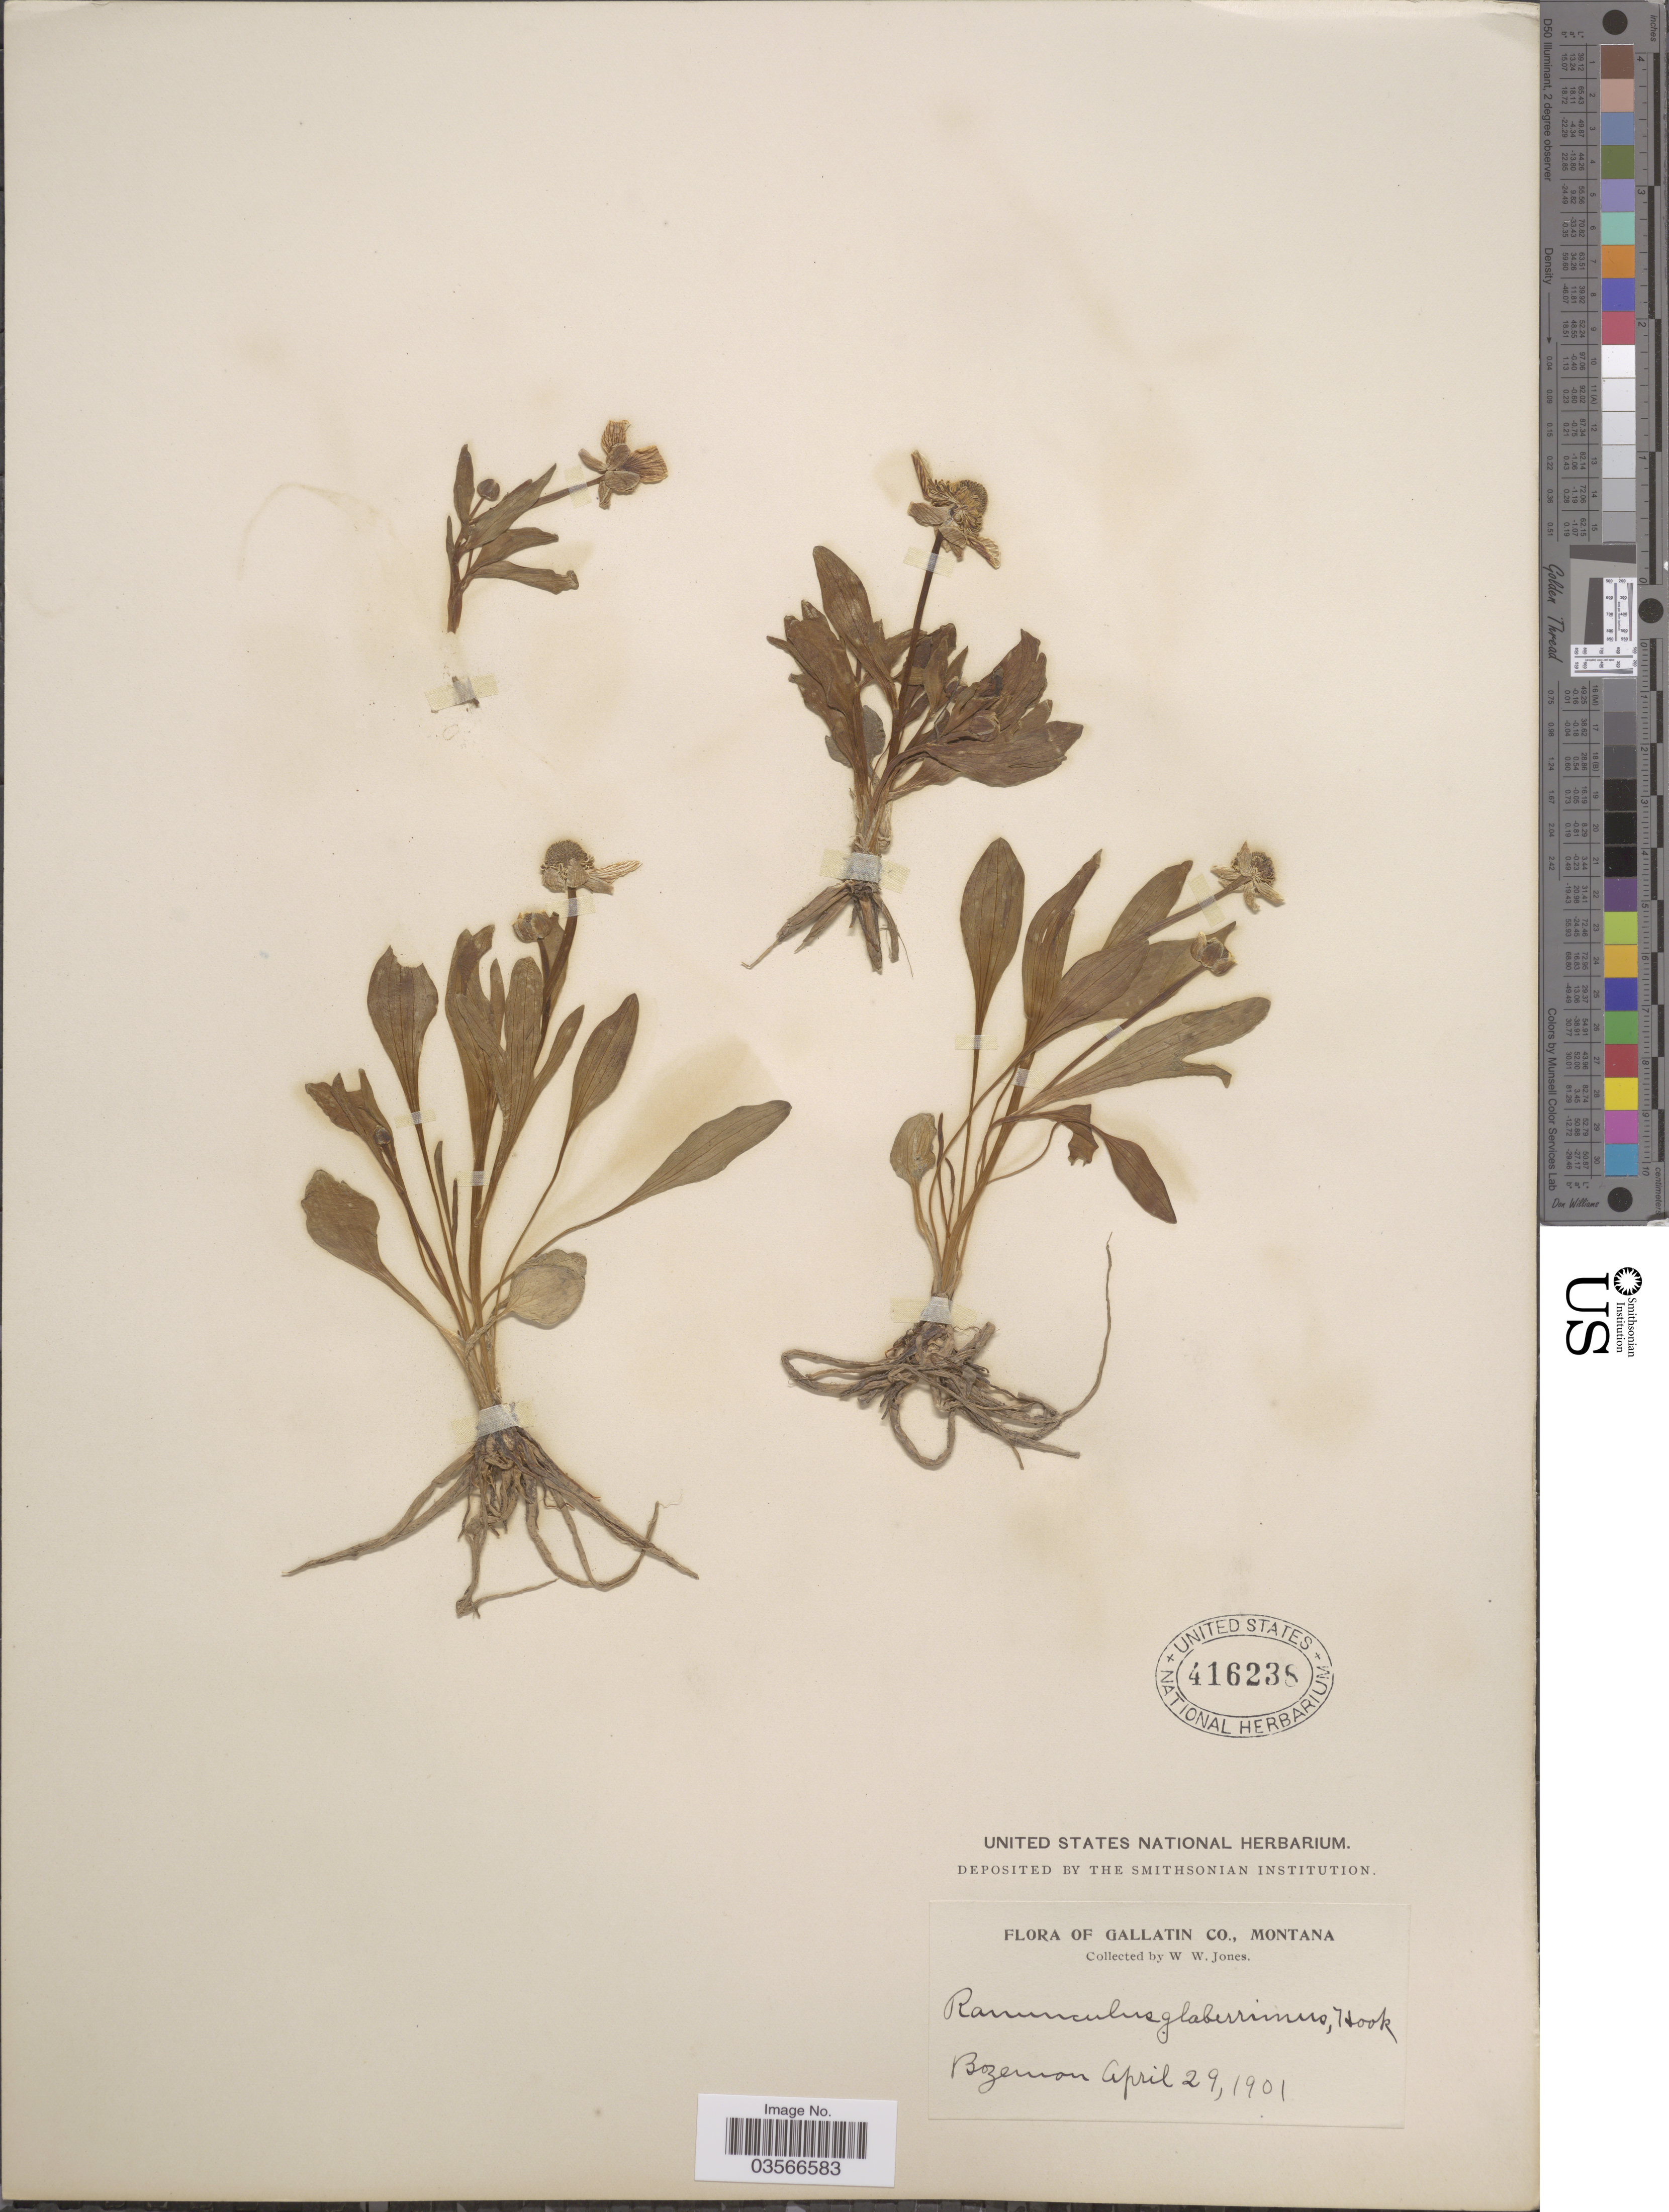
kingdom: Plantae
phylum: Tracheophyta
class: Magnoliopsida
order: Ranunculales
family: Ranunculaceae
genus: Ranunculus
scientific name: Ranunculus glaberrimus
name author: Hook.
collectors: W. W. Jones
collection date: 1901-04-29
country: United States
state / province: Montana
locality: Gallatin Co. Bozeman.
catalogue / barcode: US 416238